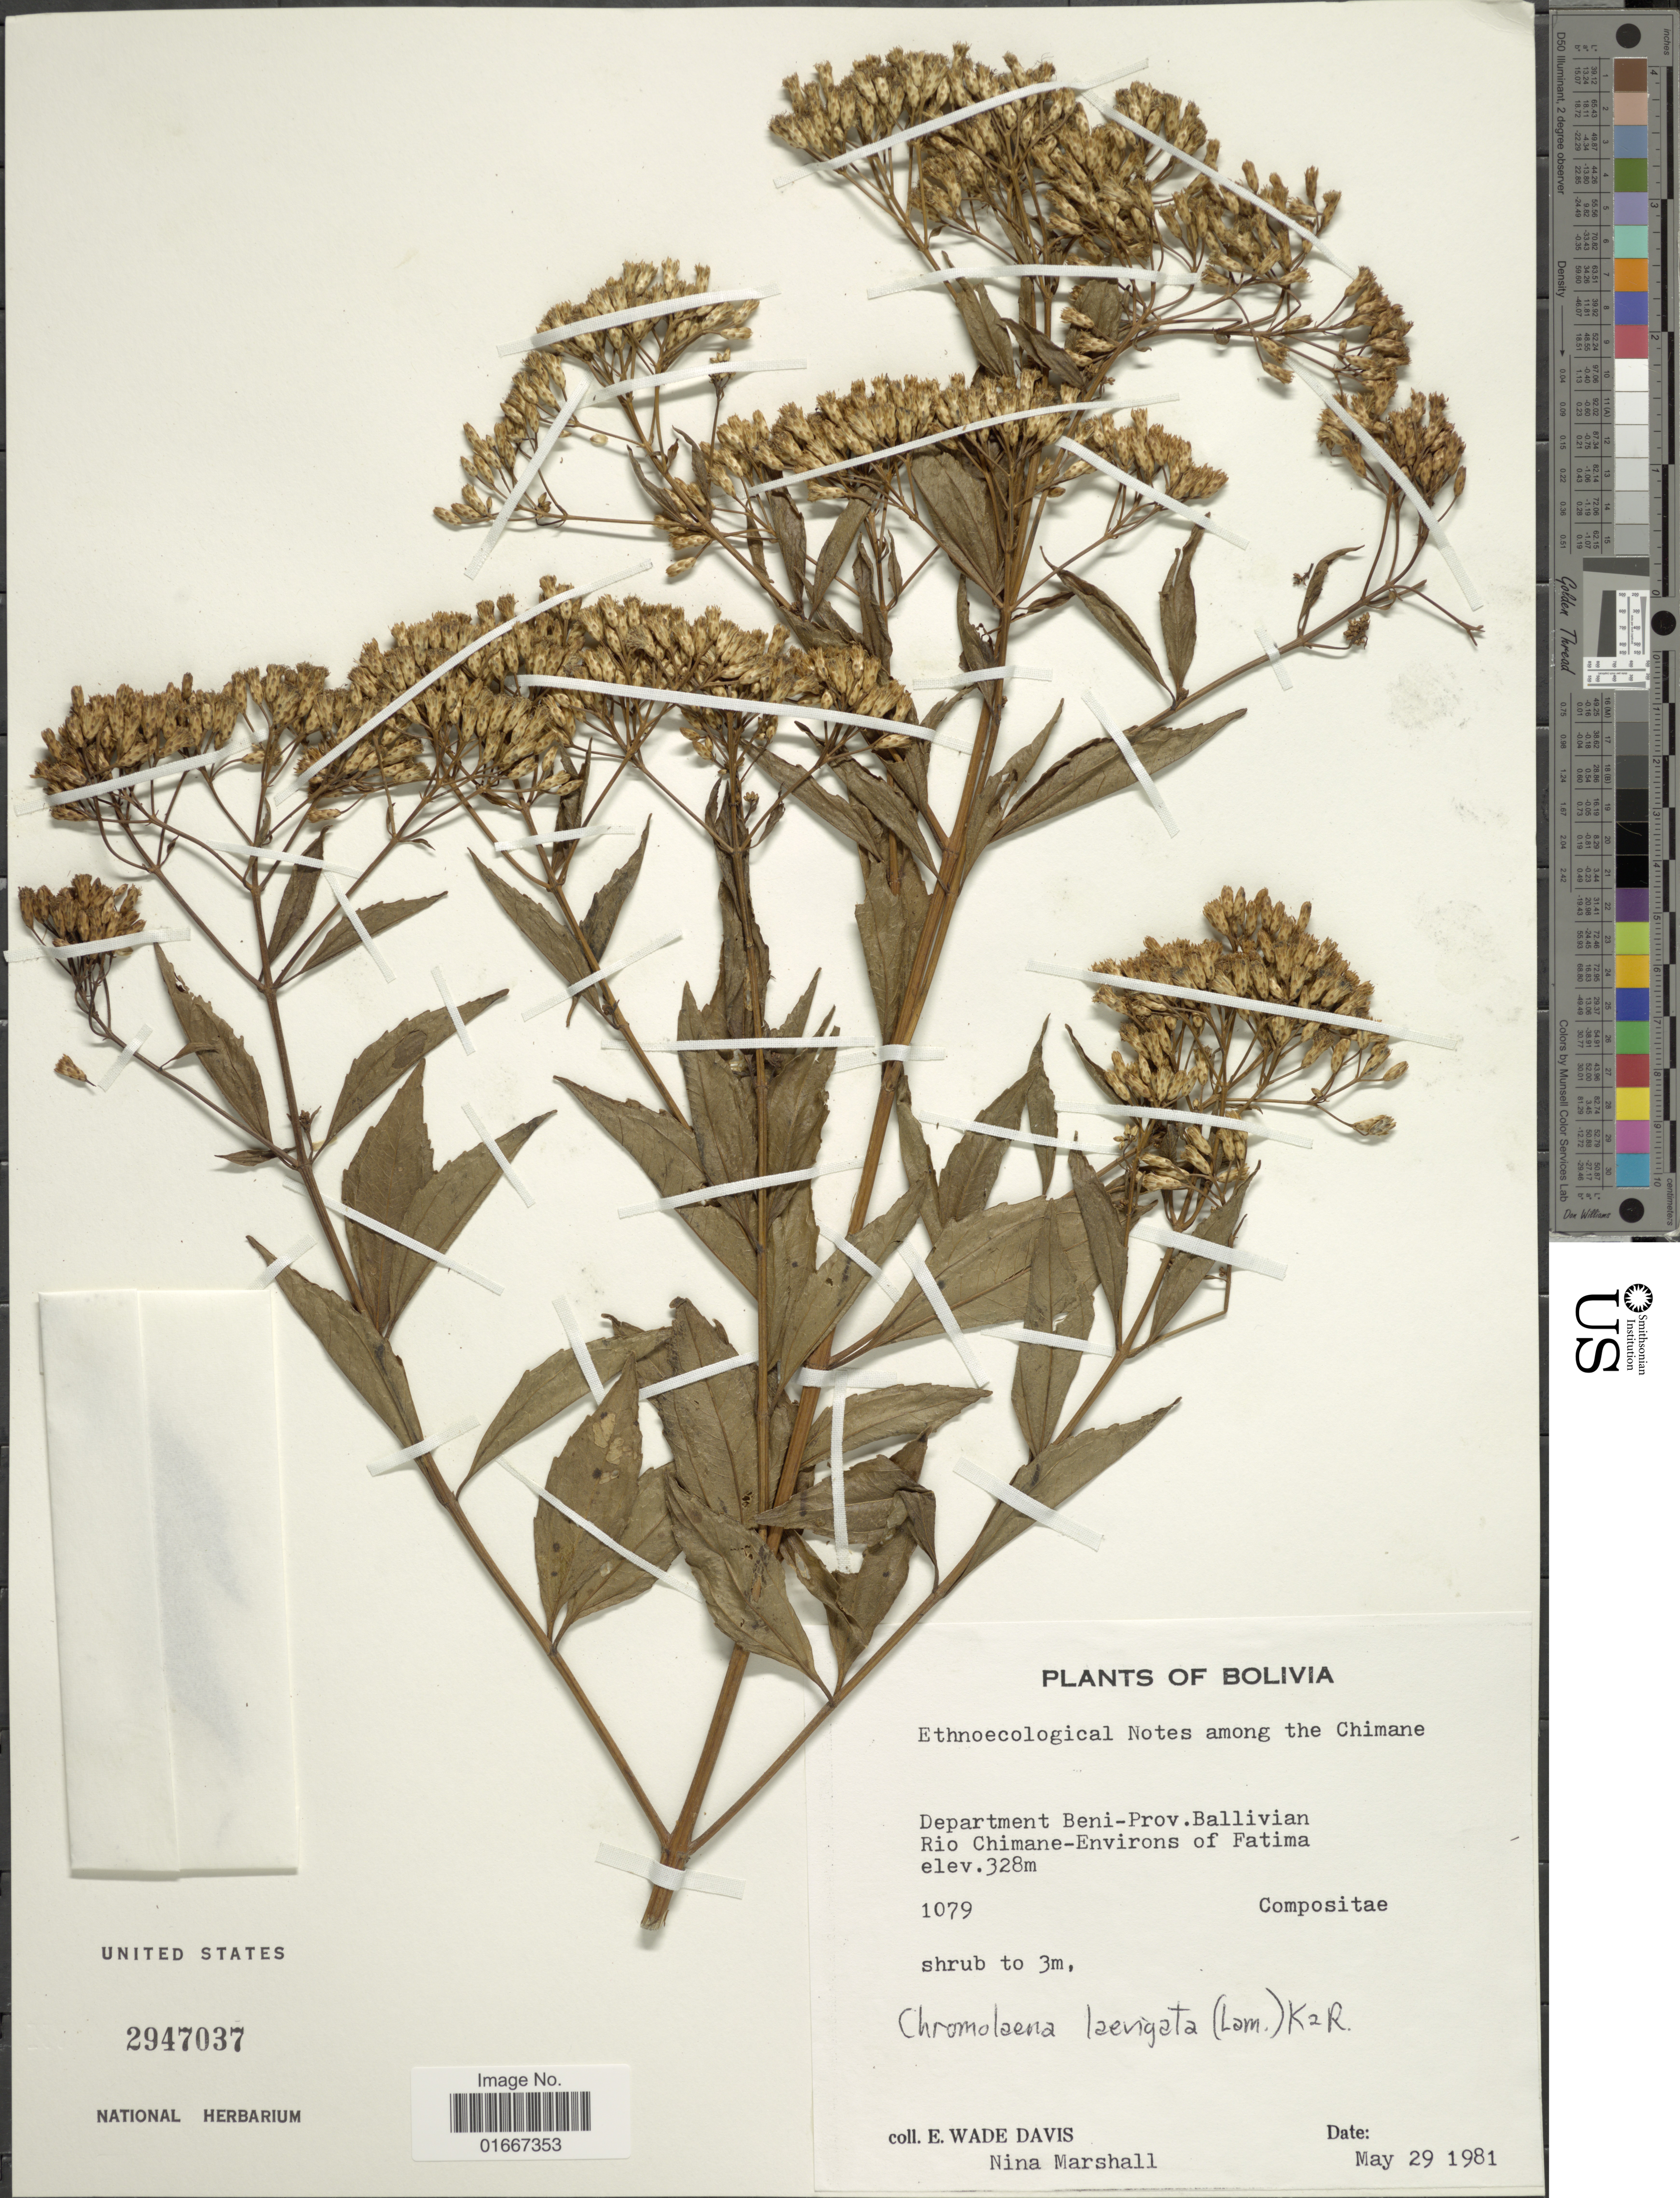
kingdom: Plantae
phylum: Tracheophyta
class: Magnoliopsida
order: Asterales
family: Asteraceae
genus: Chromolaena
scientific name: Chromolaena laevigata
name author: (Lam.) R.M. King & H. Rob.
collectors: E. Wade-Davis & N. Marshall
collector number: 1079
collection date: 1981-05-29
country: Bolivia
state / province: Beni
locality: Prov. Ballivian, Rio Chimane-Environs of Faitma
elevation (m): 328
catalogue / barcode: US 2947037